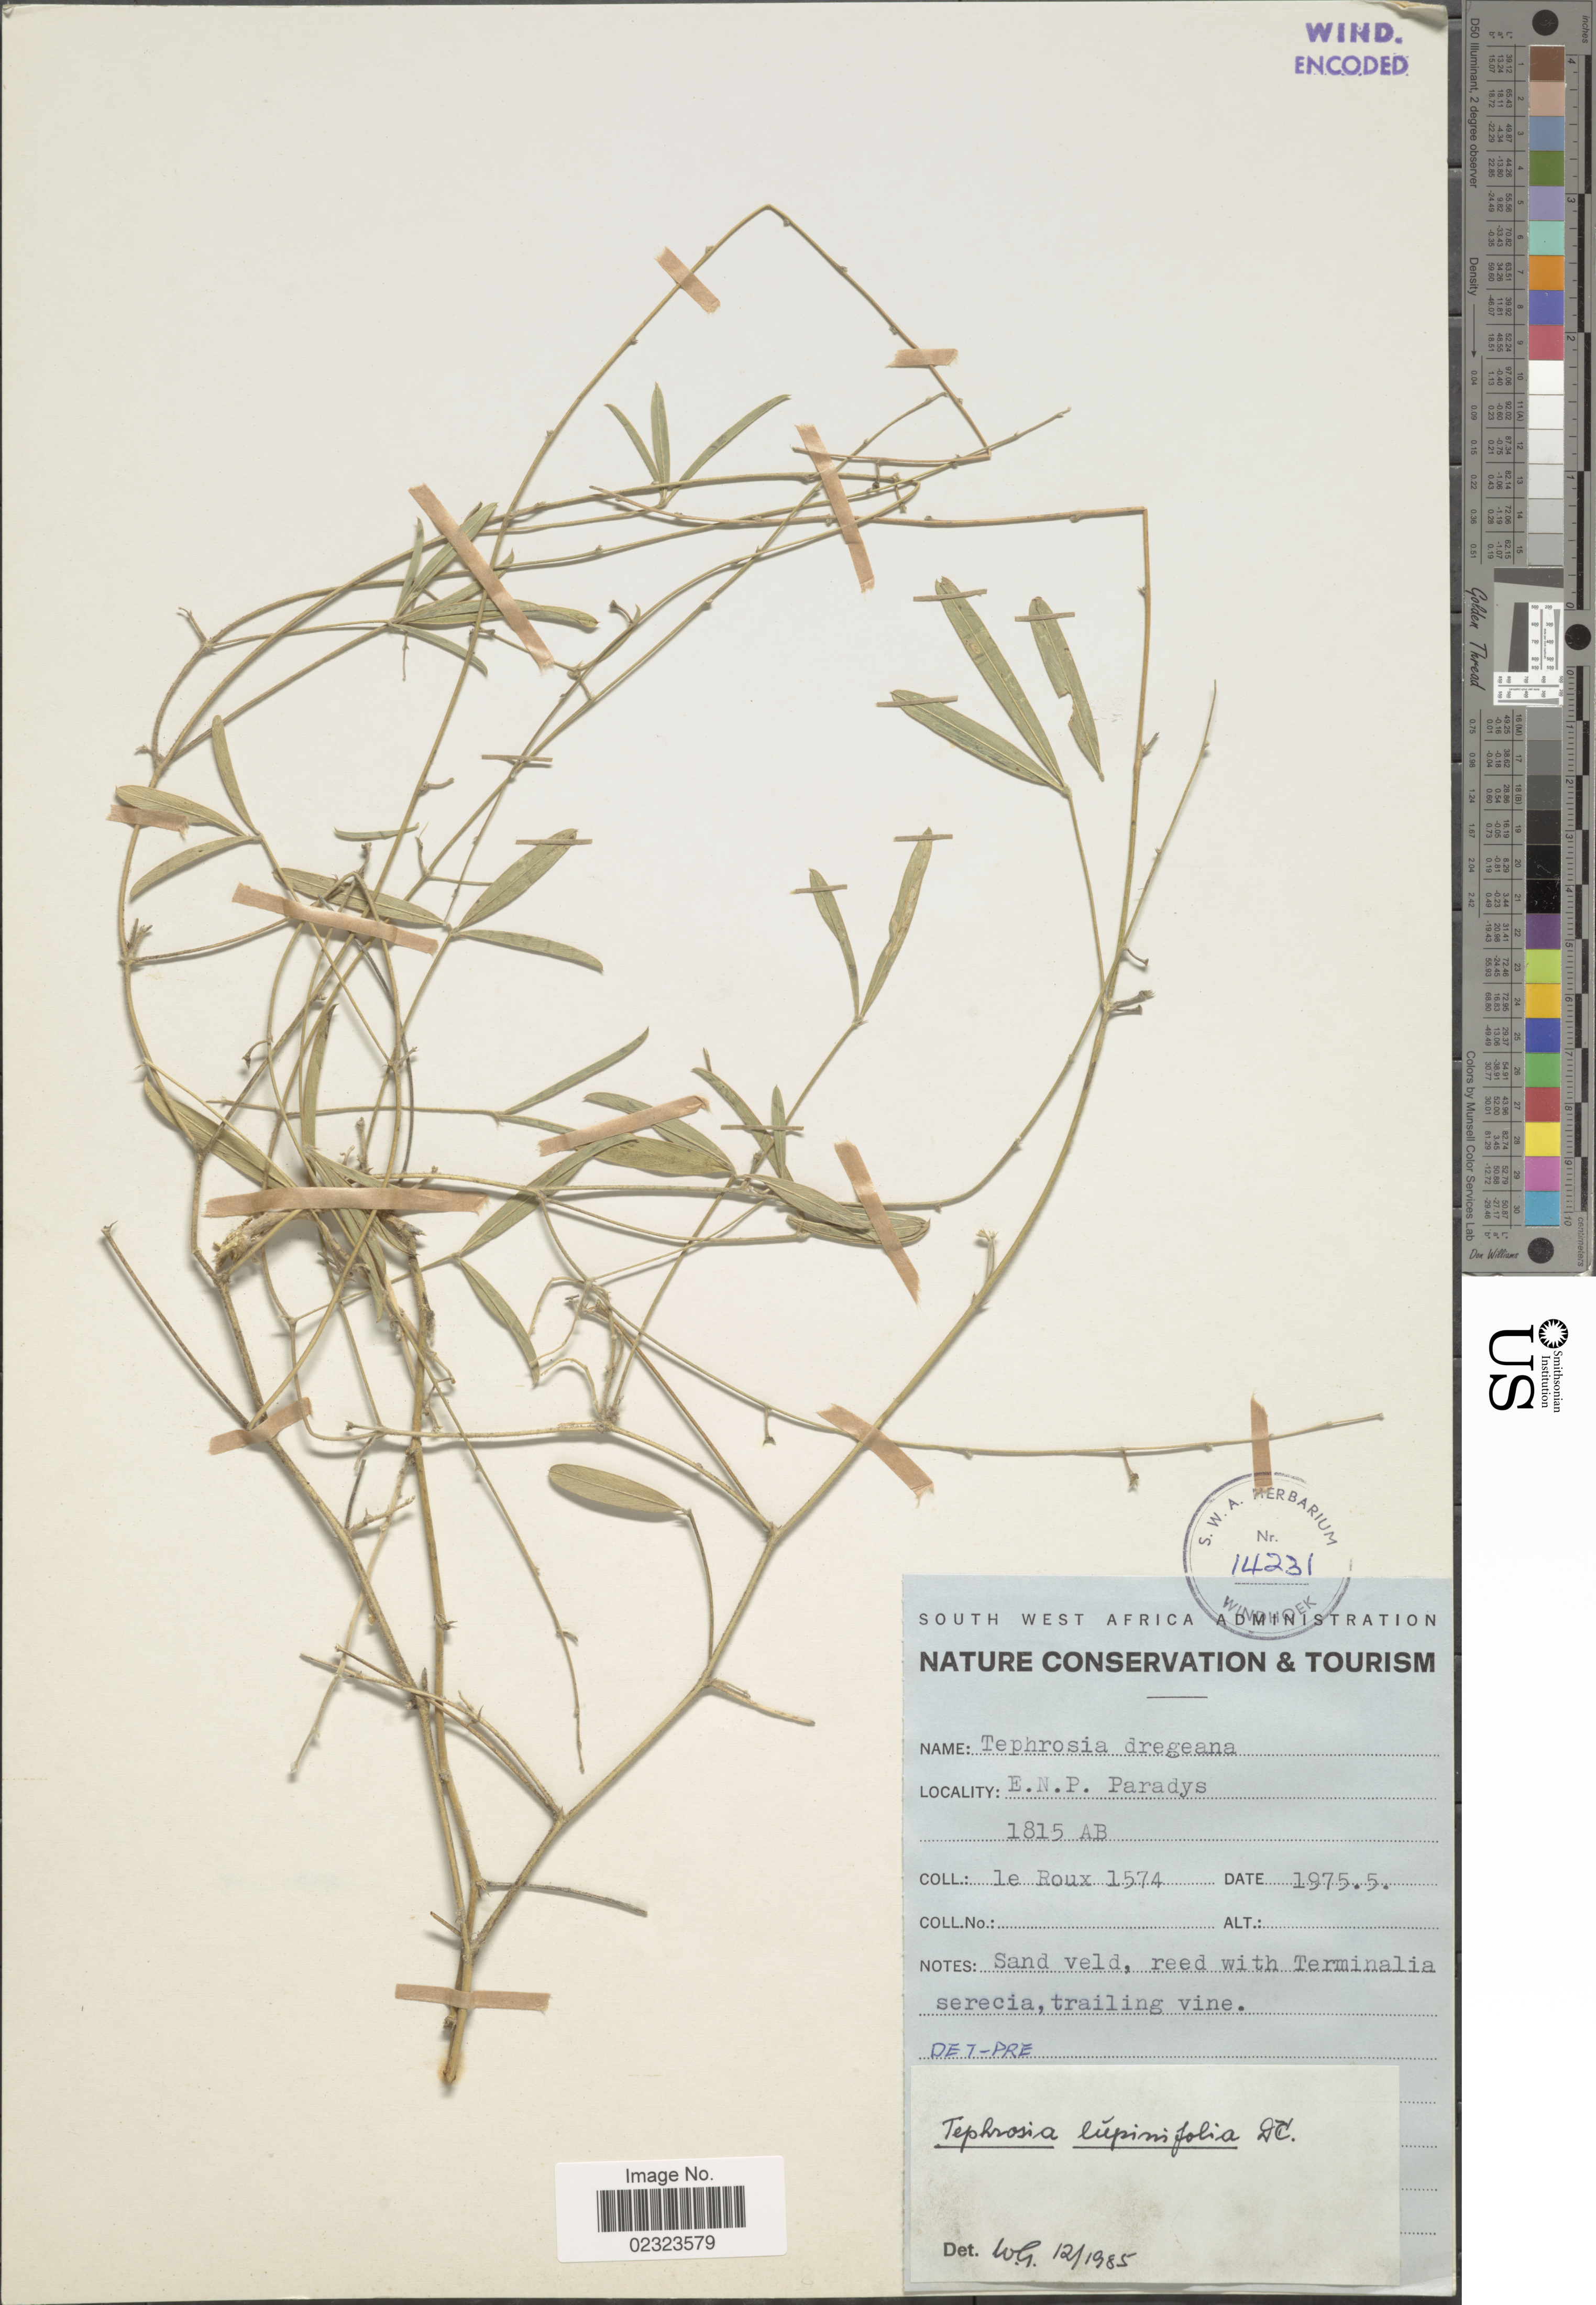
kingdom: Plantae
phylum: Tracheophyta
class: Magnoliopsida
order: Fabales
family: Fabaceae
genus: Tephrosia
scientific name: Tephrosia lupinifolia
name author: DC.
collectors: -. le Roux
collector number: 1574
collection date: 1975-05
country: Namibia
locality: South West Africa, E. N. P. Paradys.